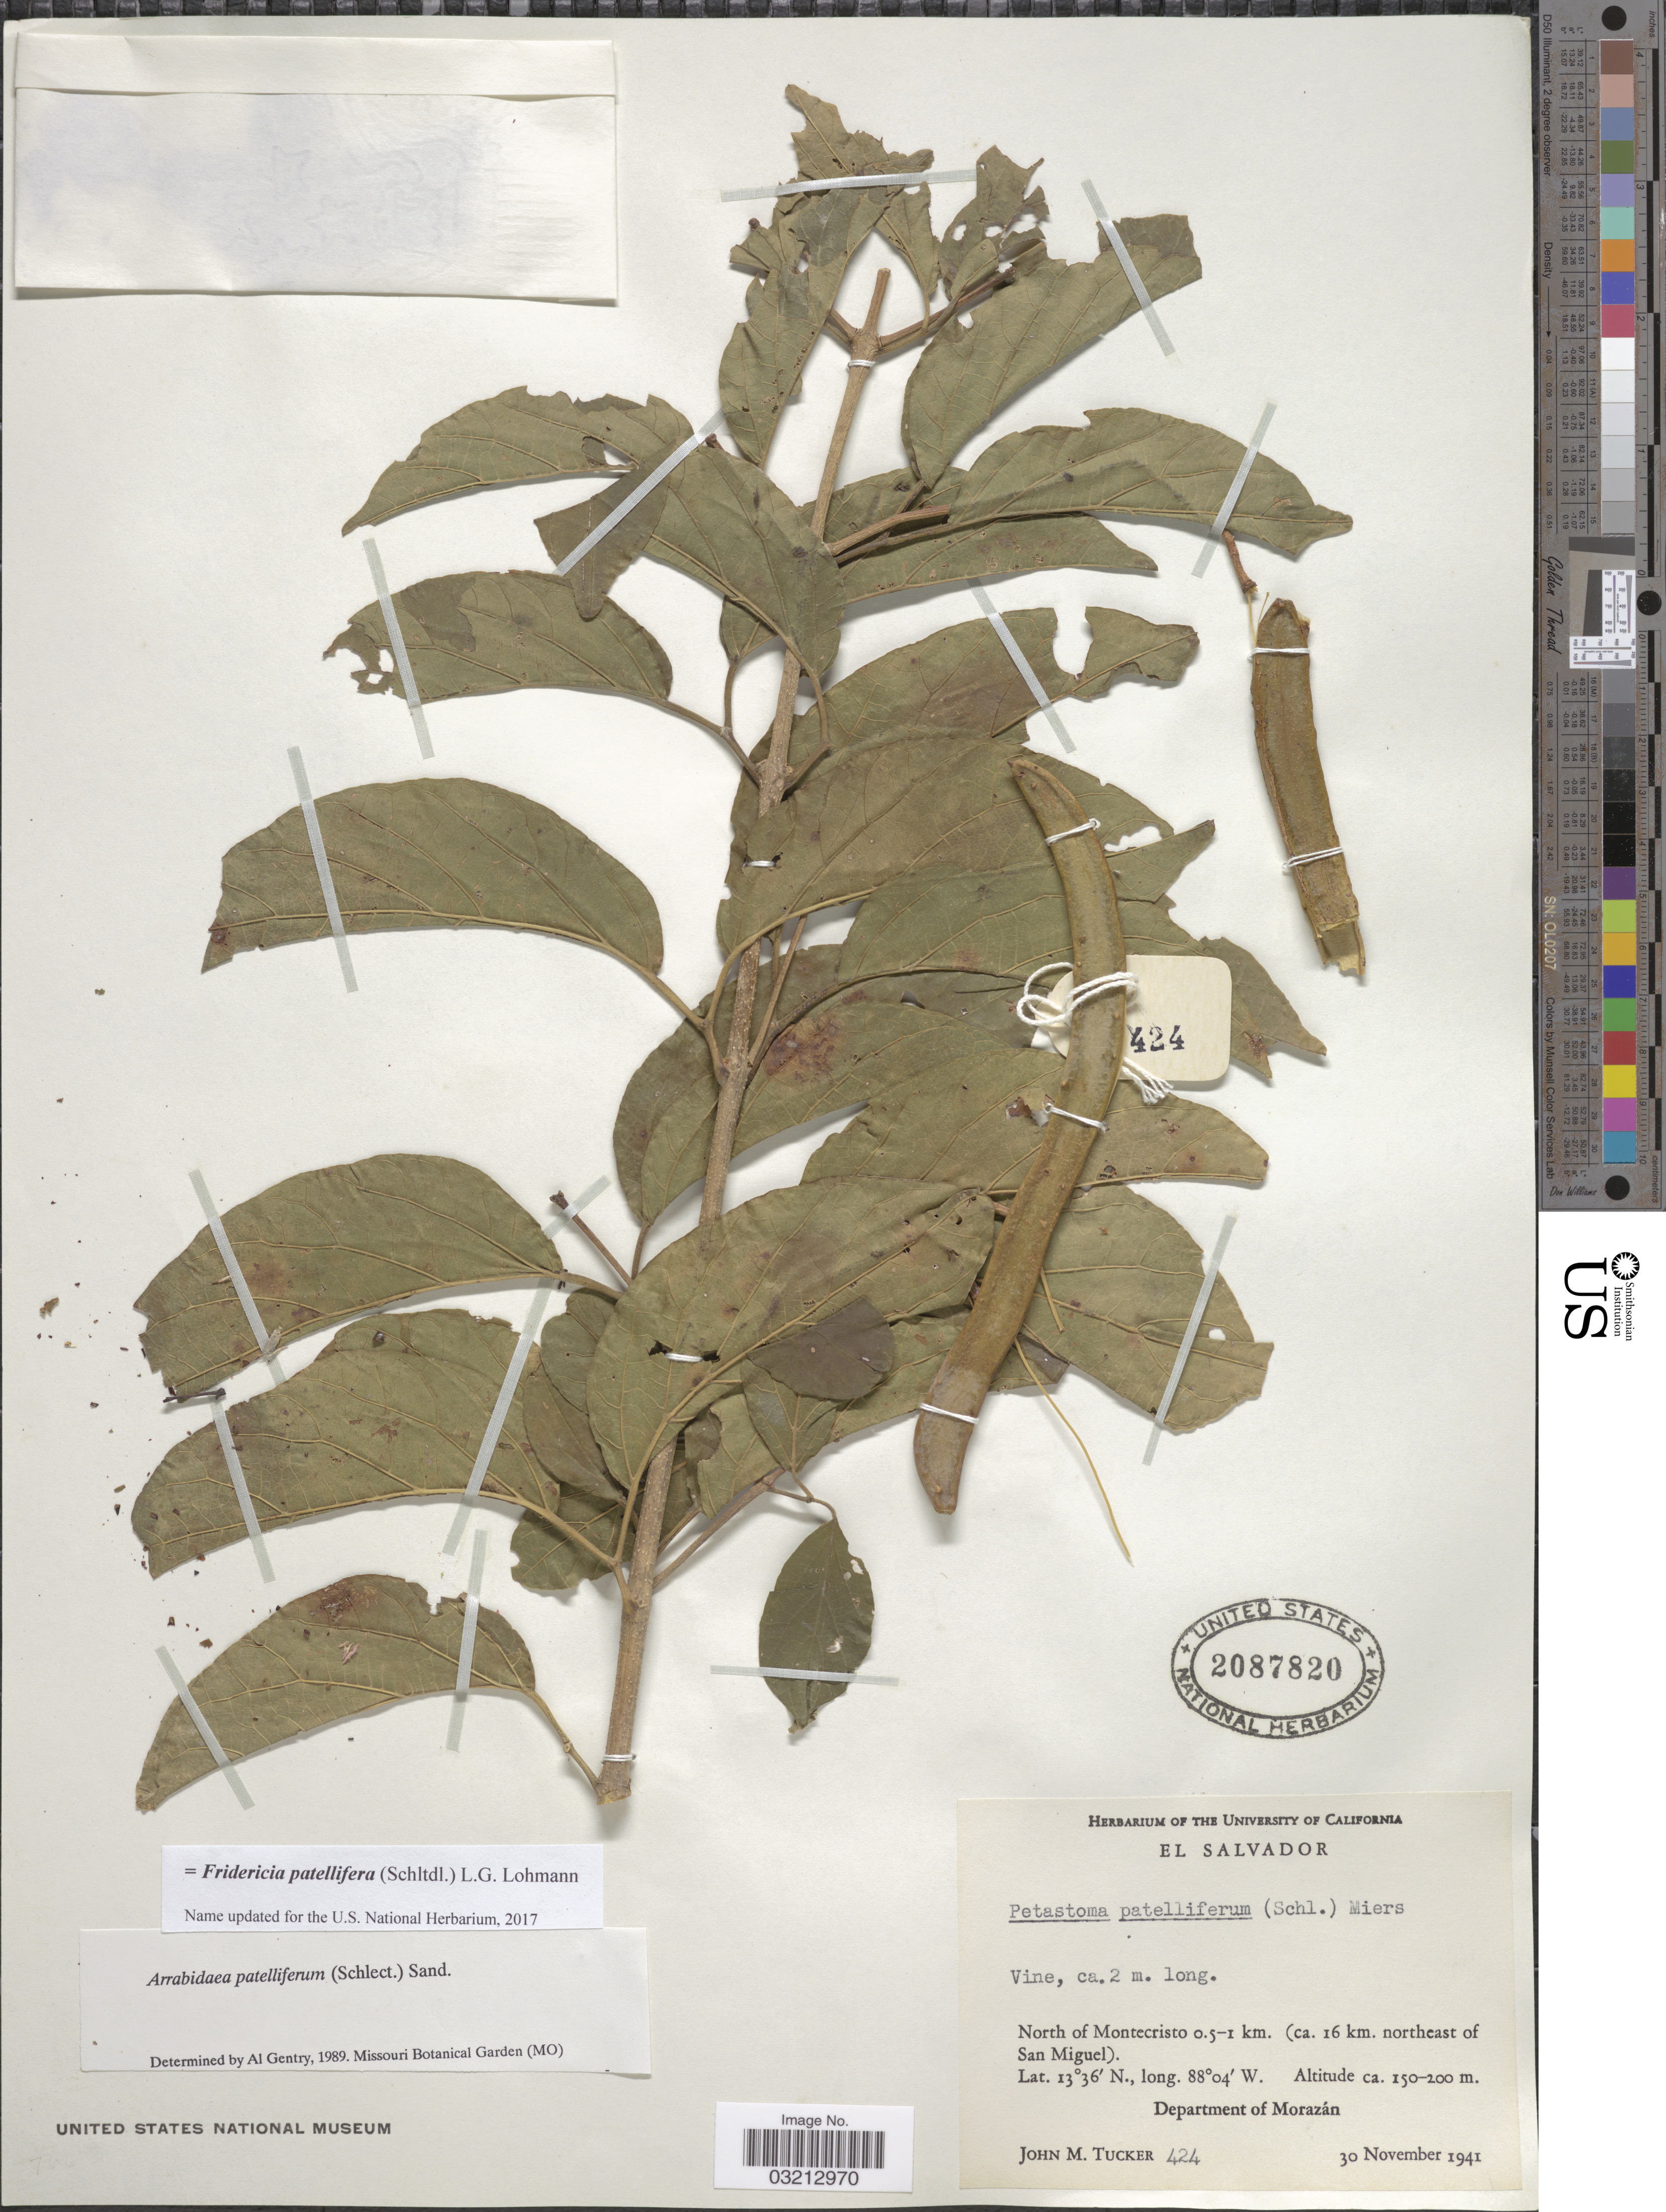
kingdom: Plantae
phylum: Tracheophyta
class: Magnoliopsida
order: Lamiales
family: Bignoniaceae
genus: Fridericia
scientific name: Fridericia patellifera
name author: (Schltdl.) L.G. Lohmann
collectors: J. M. Tucker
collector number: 424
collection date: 1941-11-30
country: El Salvador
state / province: Morazan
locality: North of Montecristo 0.5-1 km. (ca. 16 km. northeast of San Miguel). Department of Morazán.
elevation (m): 150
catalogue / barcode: US 2087820